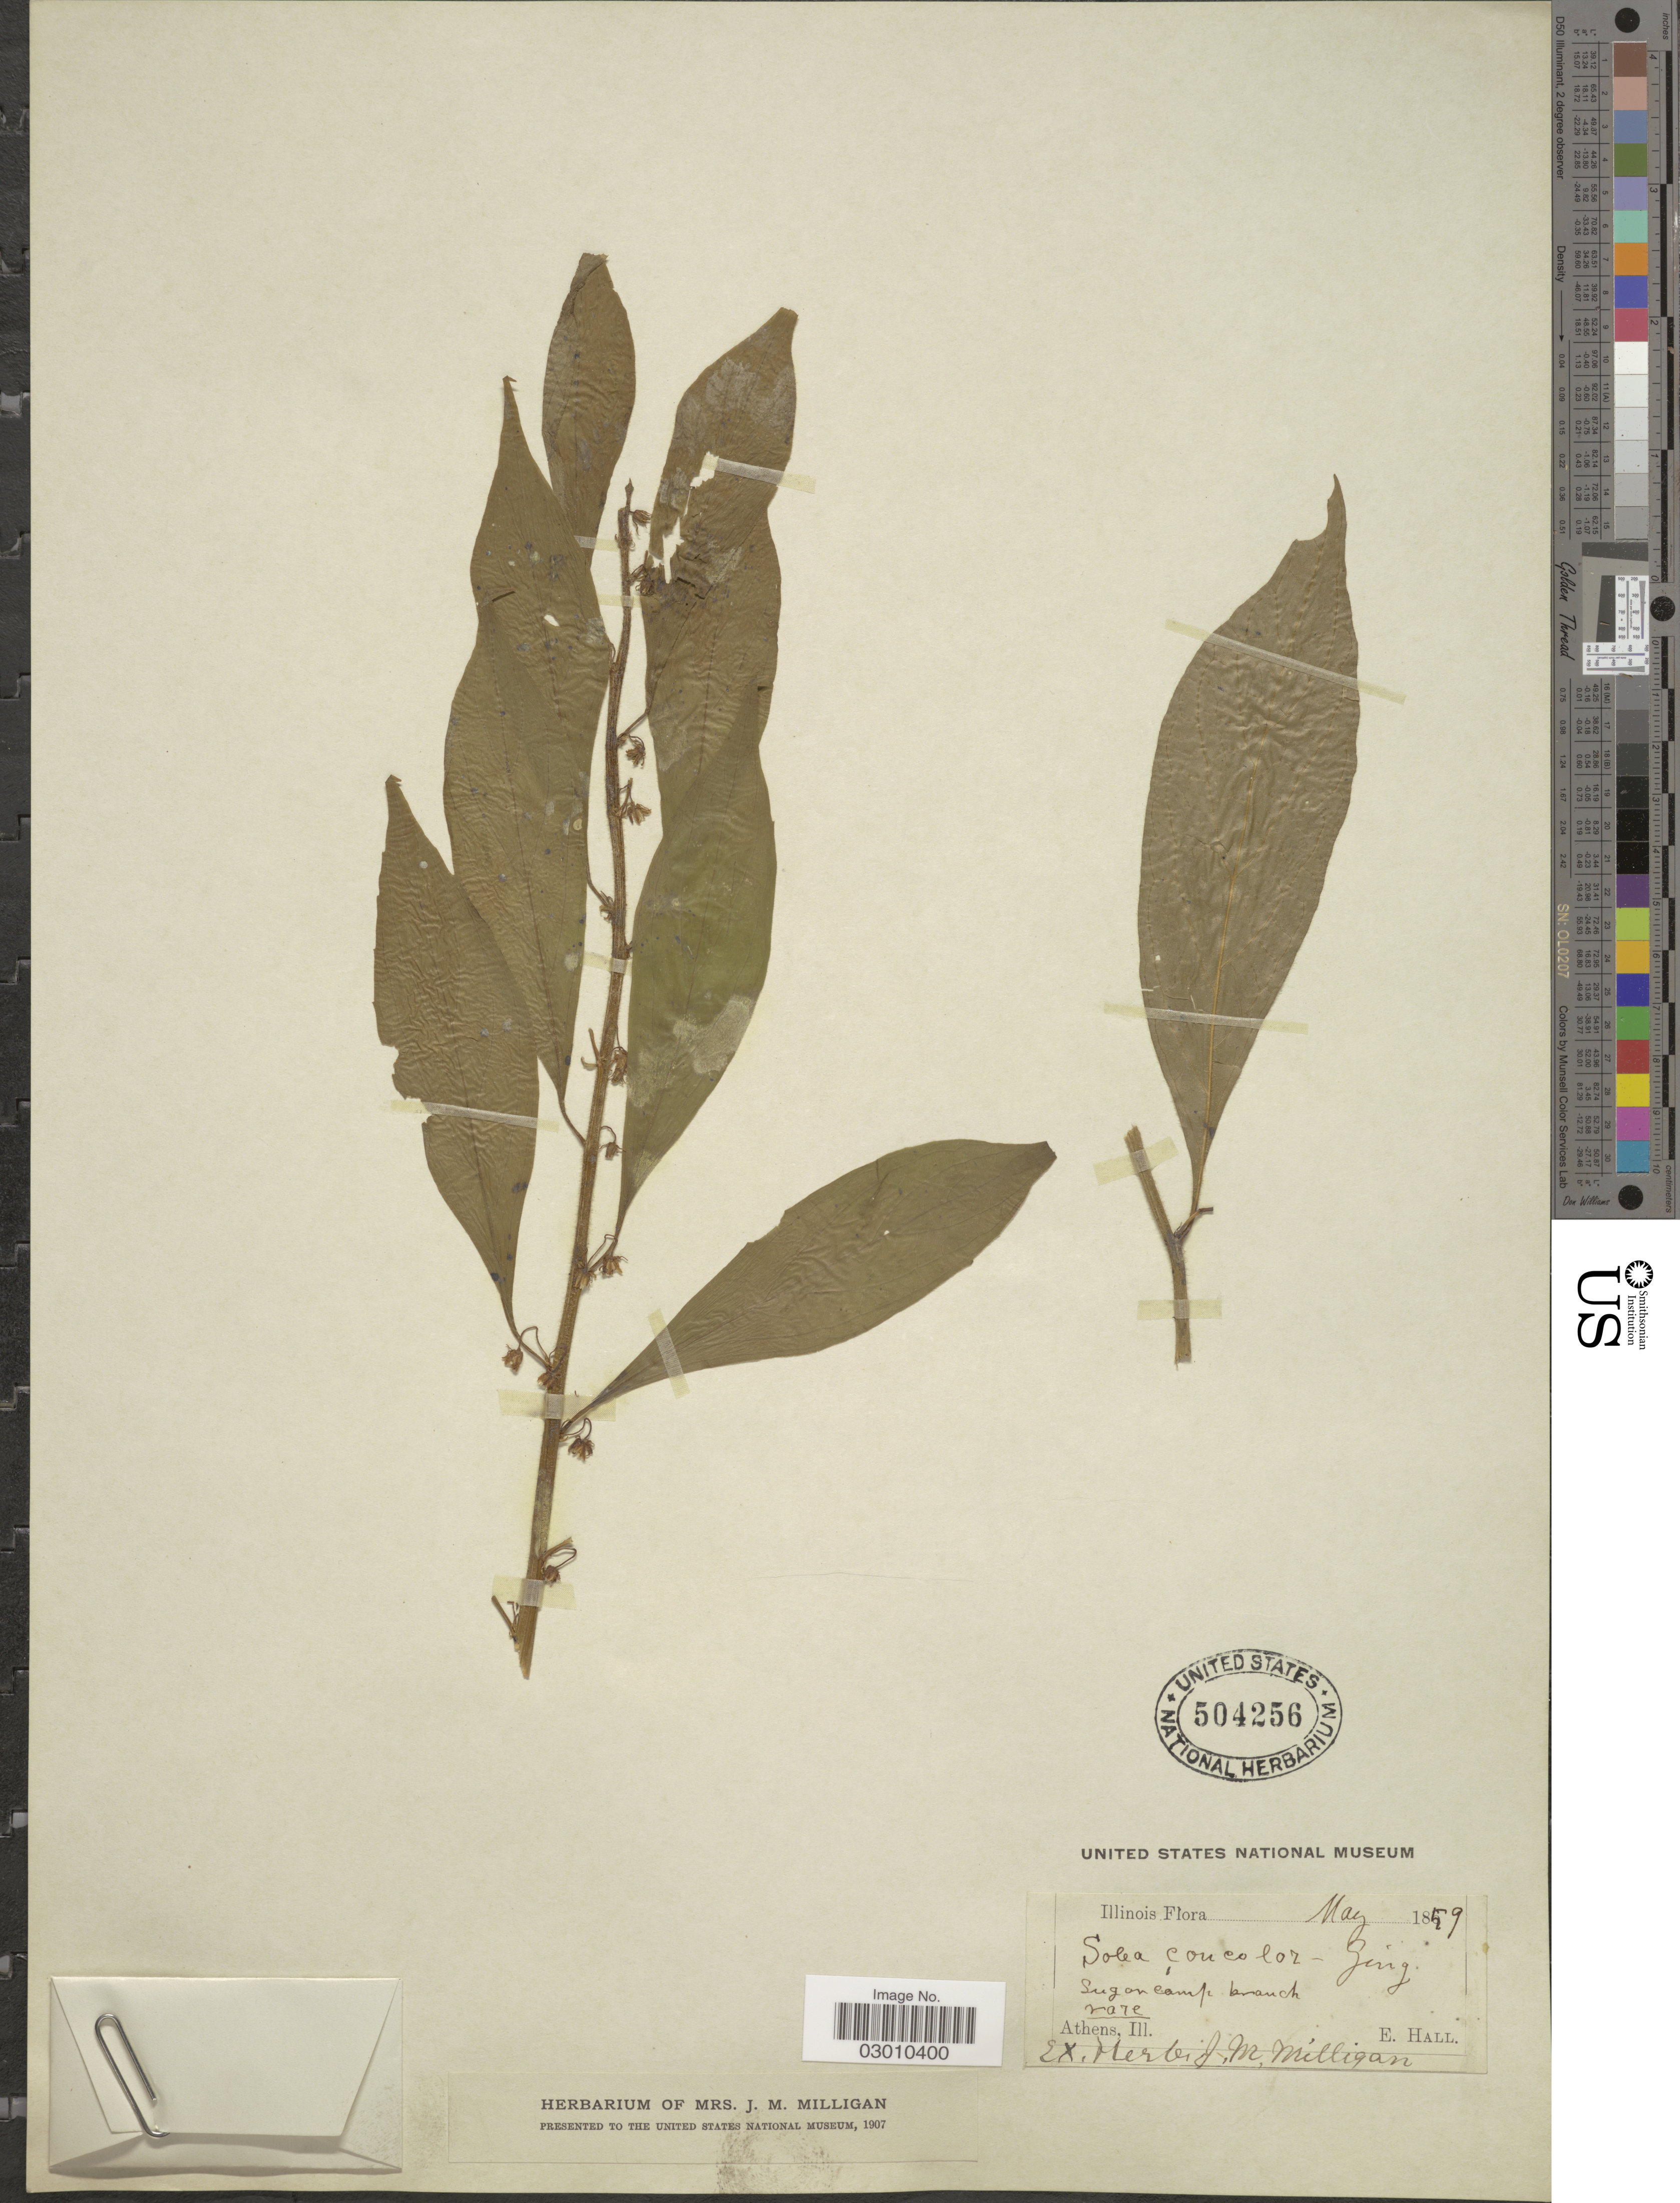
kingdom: Plantae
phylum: Tracheophyta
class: Magnoliopsida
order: Malpighiales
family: Violaceae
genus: Cubelium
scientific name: Cubelium concolor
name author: (T.F. Forst.) Raf. ex Britton & A. Br.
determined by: Strong, Mark T., (BOT), Smithsonian Institution - National Museum of Natural History (UNITED STATES)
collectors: E. Hall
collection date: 1859-05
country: United States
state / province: Illinois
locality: Athens.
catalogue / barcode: US 504256